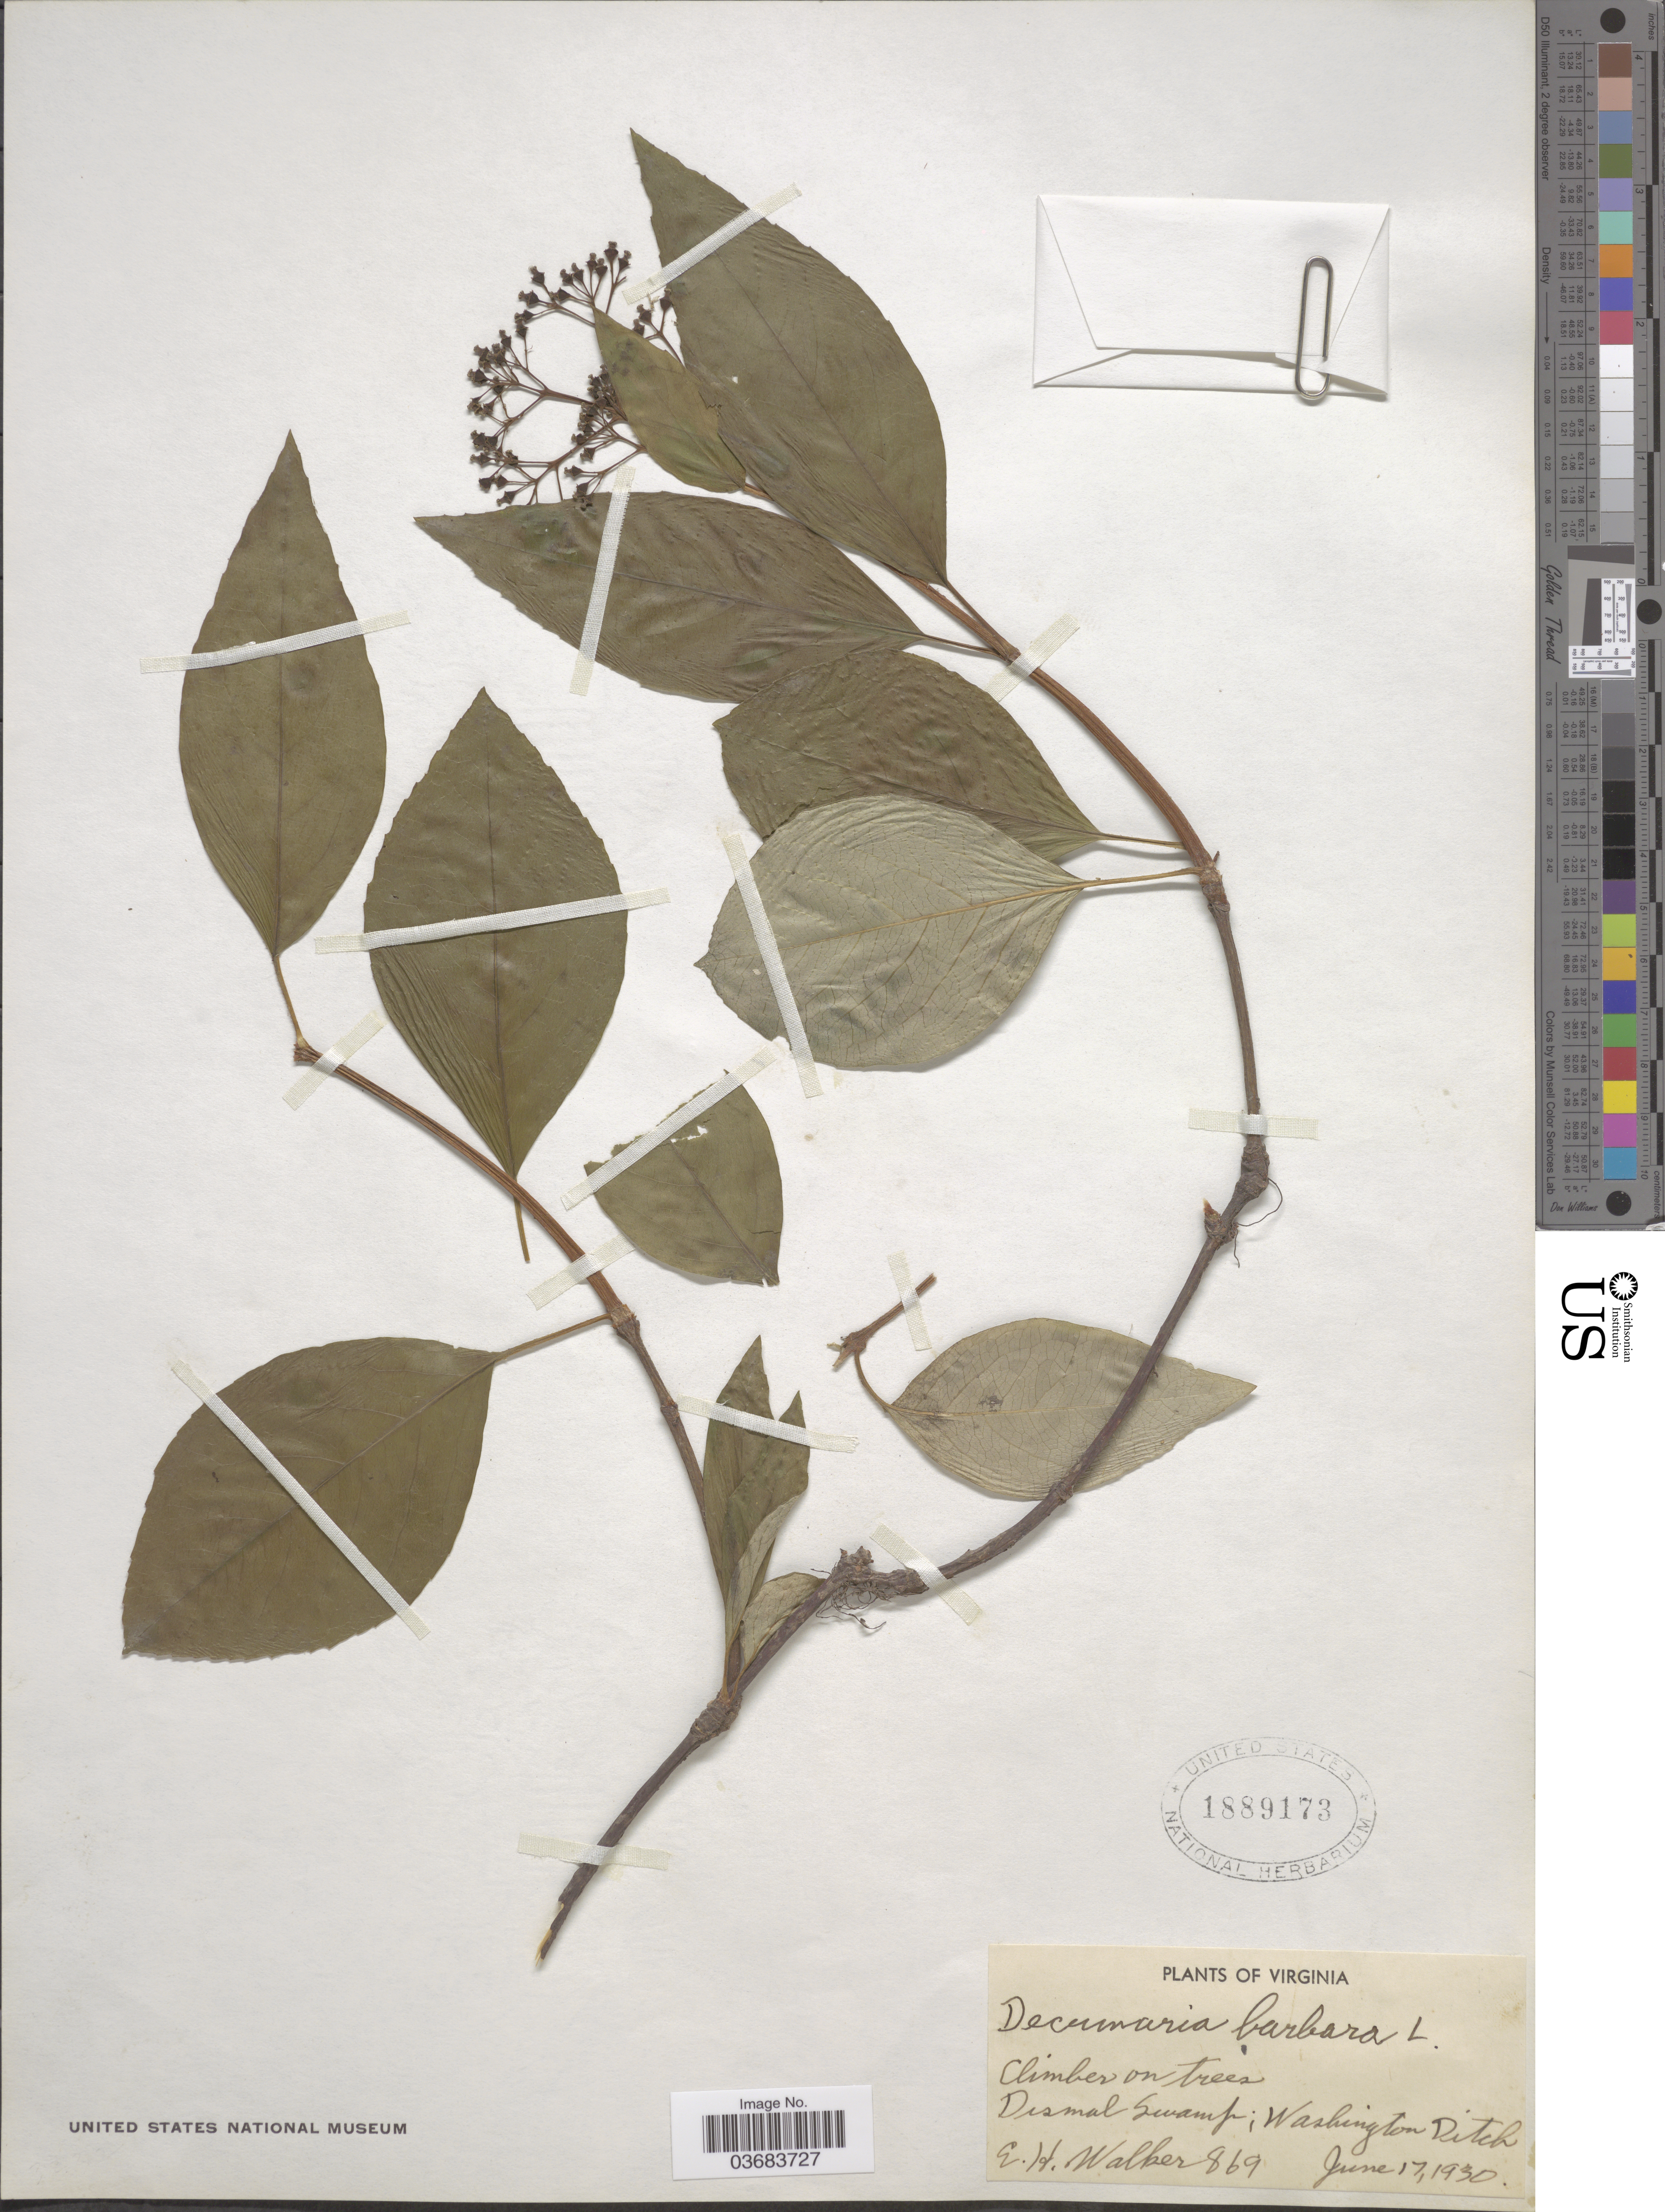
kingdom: Plantae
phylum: Tracheophyta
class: Magnoliopsida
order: Cornales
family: Hydrangeaceae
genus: Hydrangea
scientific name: Hydrangea barbara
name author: (L.) Bernd Schulz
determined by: Strong, Mark T., (BOT), Smithsonian Institution - National Museum of Natural History (UNITED STATES)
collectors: E. H. Walker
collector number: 869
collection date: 1930-06-17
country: United States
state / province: Virginia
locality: Dismal Swamp; Washington Ditch.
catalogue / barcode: US 1889173